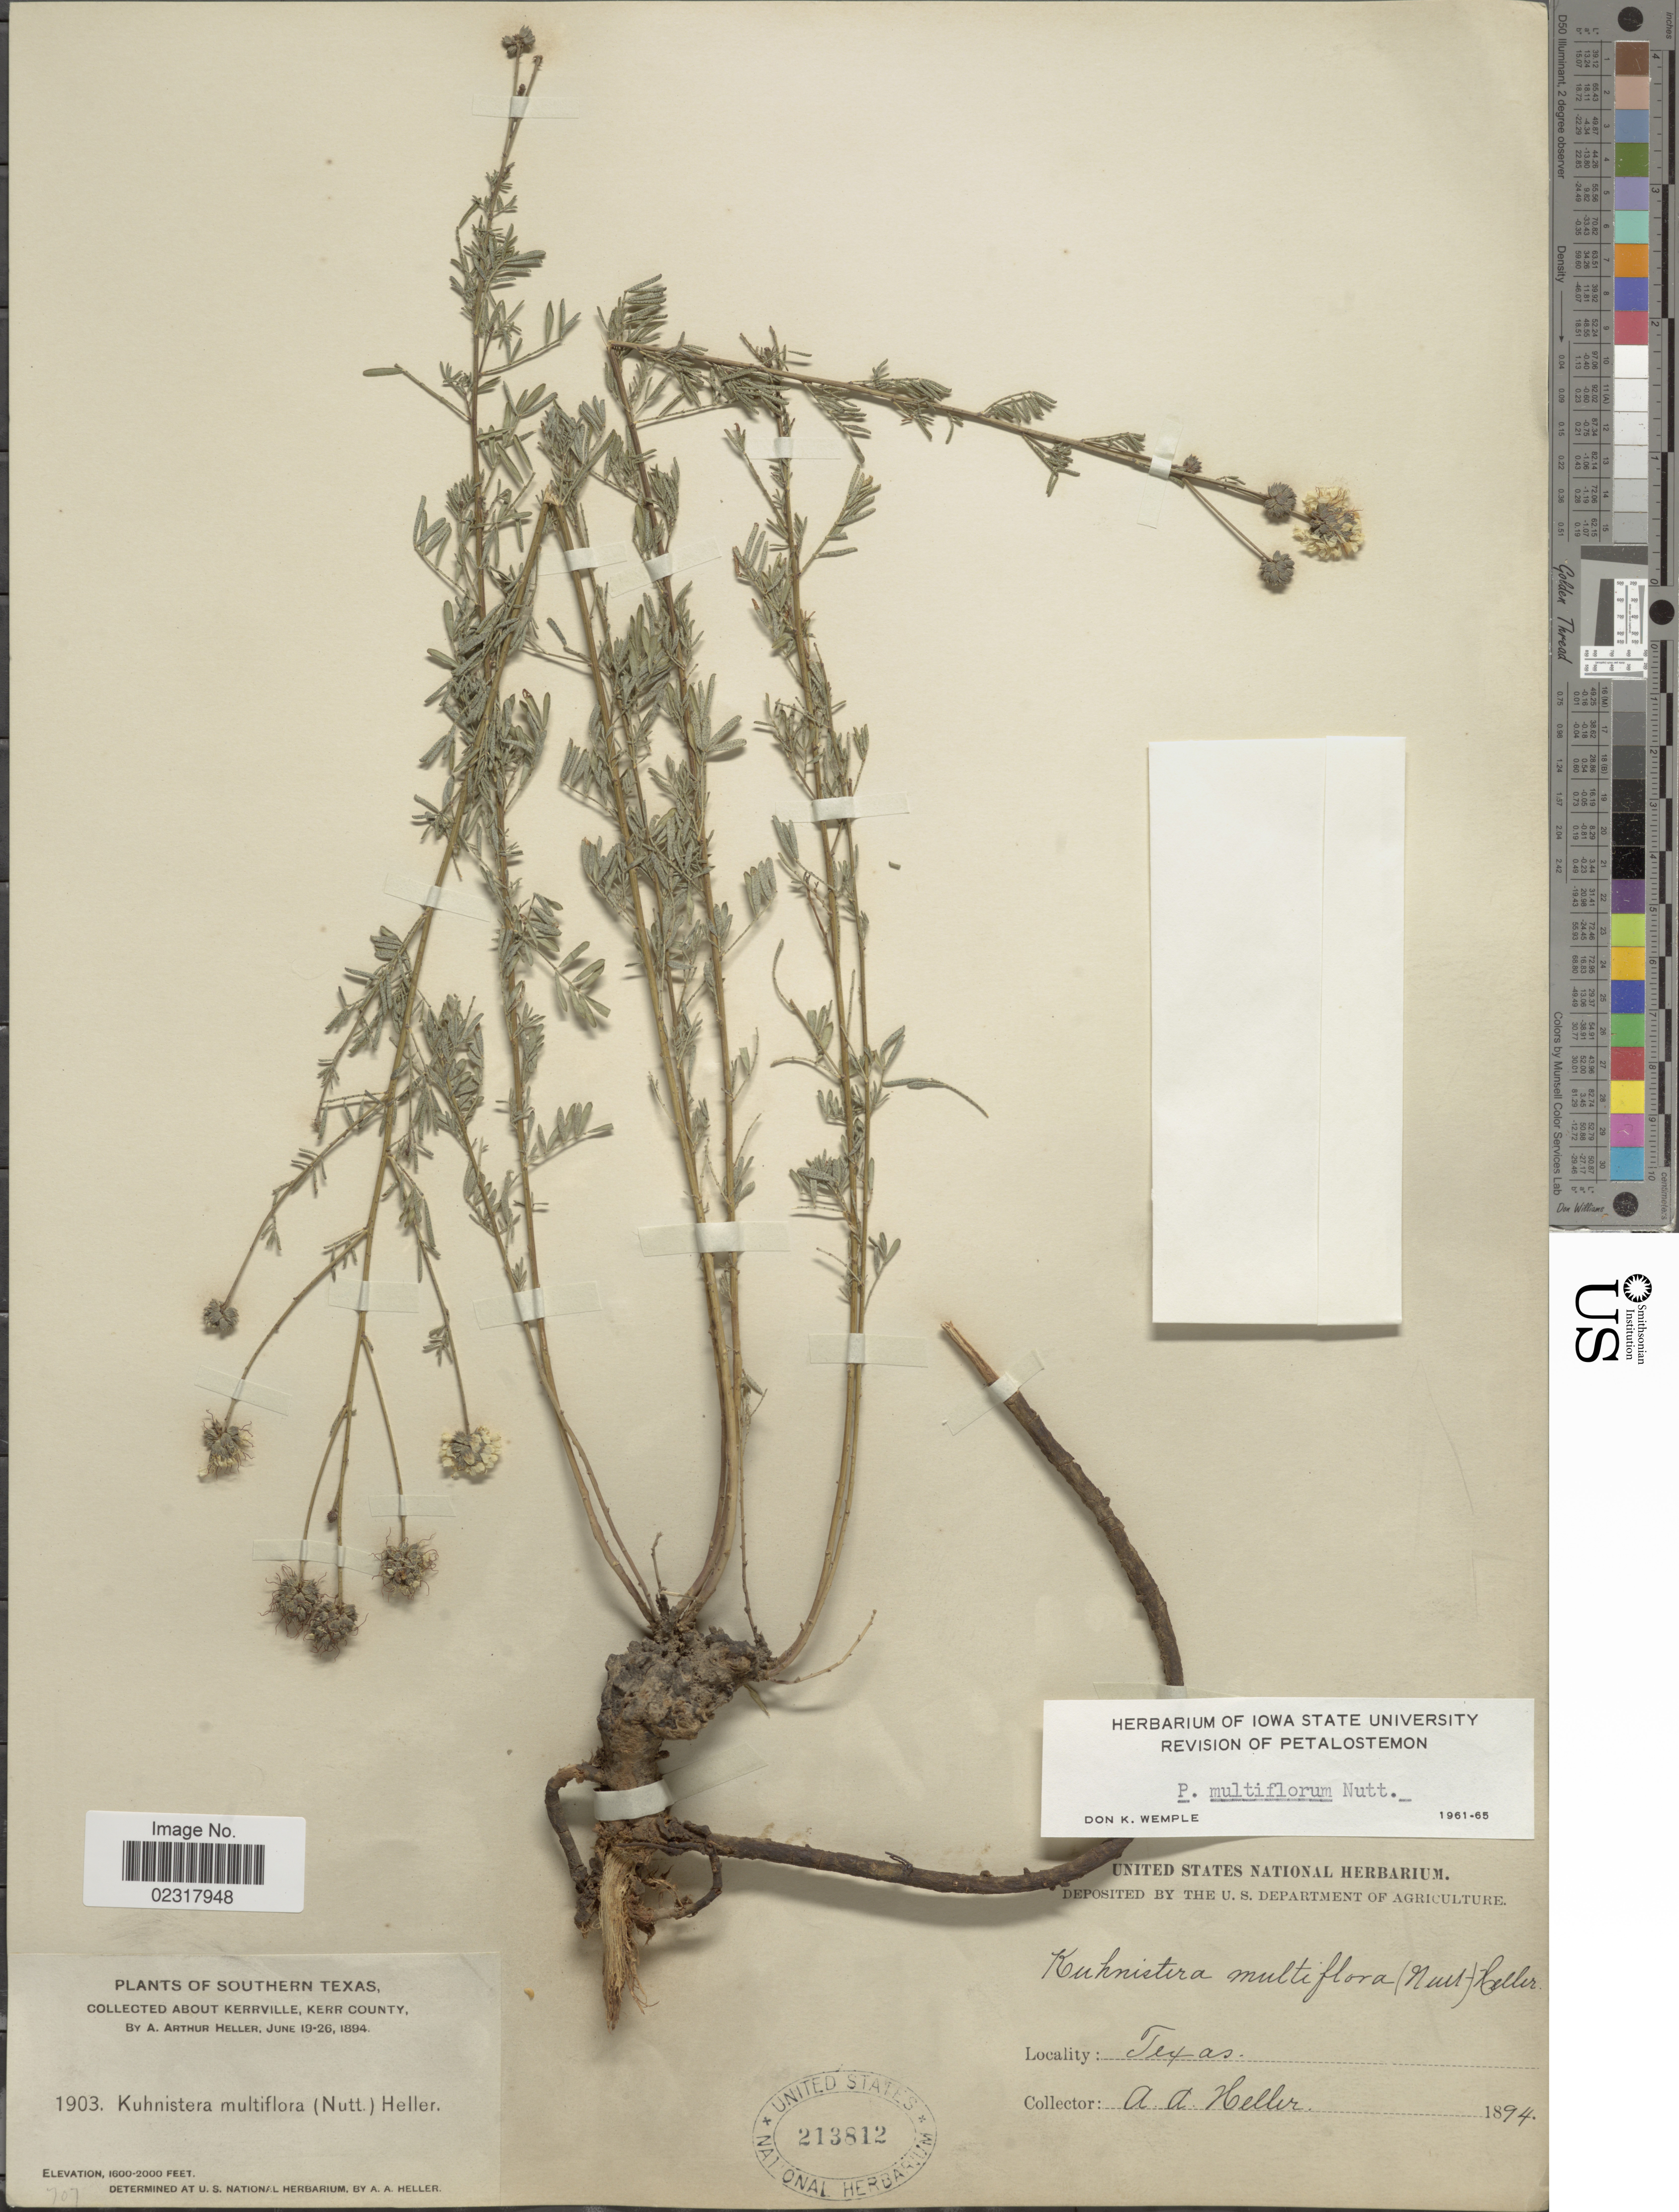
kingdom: Plantae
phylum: Tracheophyta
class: Magnoliopsida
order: Fabales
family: Fabaceae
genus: Dalea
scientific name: Dalea multiflora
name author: (Nutt.) Shinners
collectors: A. A. Heller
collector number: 1903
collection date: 1894-06-19/1894-06-26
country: United States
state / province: Texas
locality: Southern Texas, about Kerrville, Kerr County.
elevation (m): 488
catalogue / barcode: US 213812